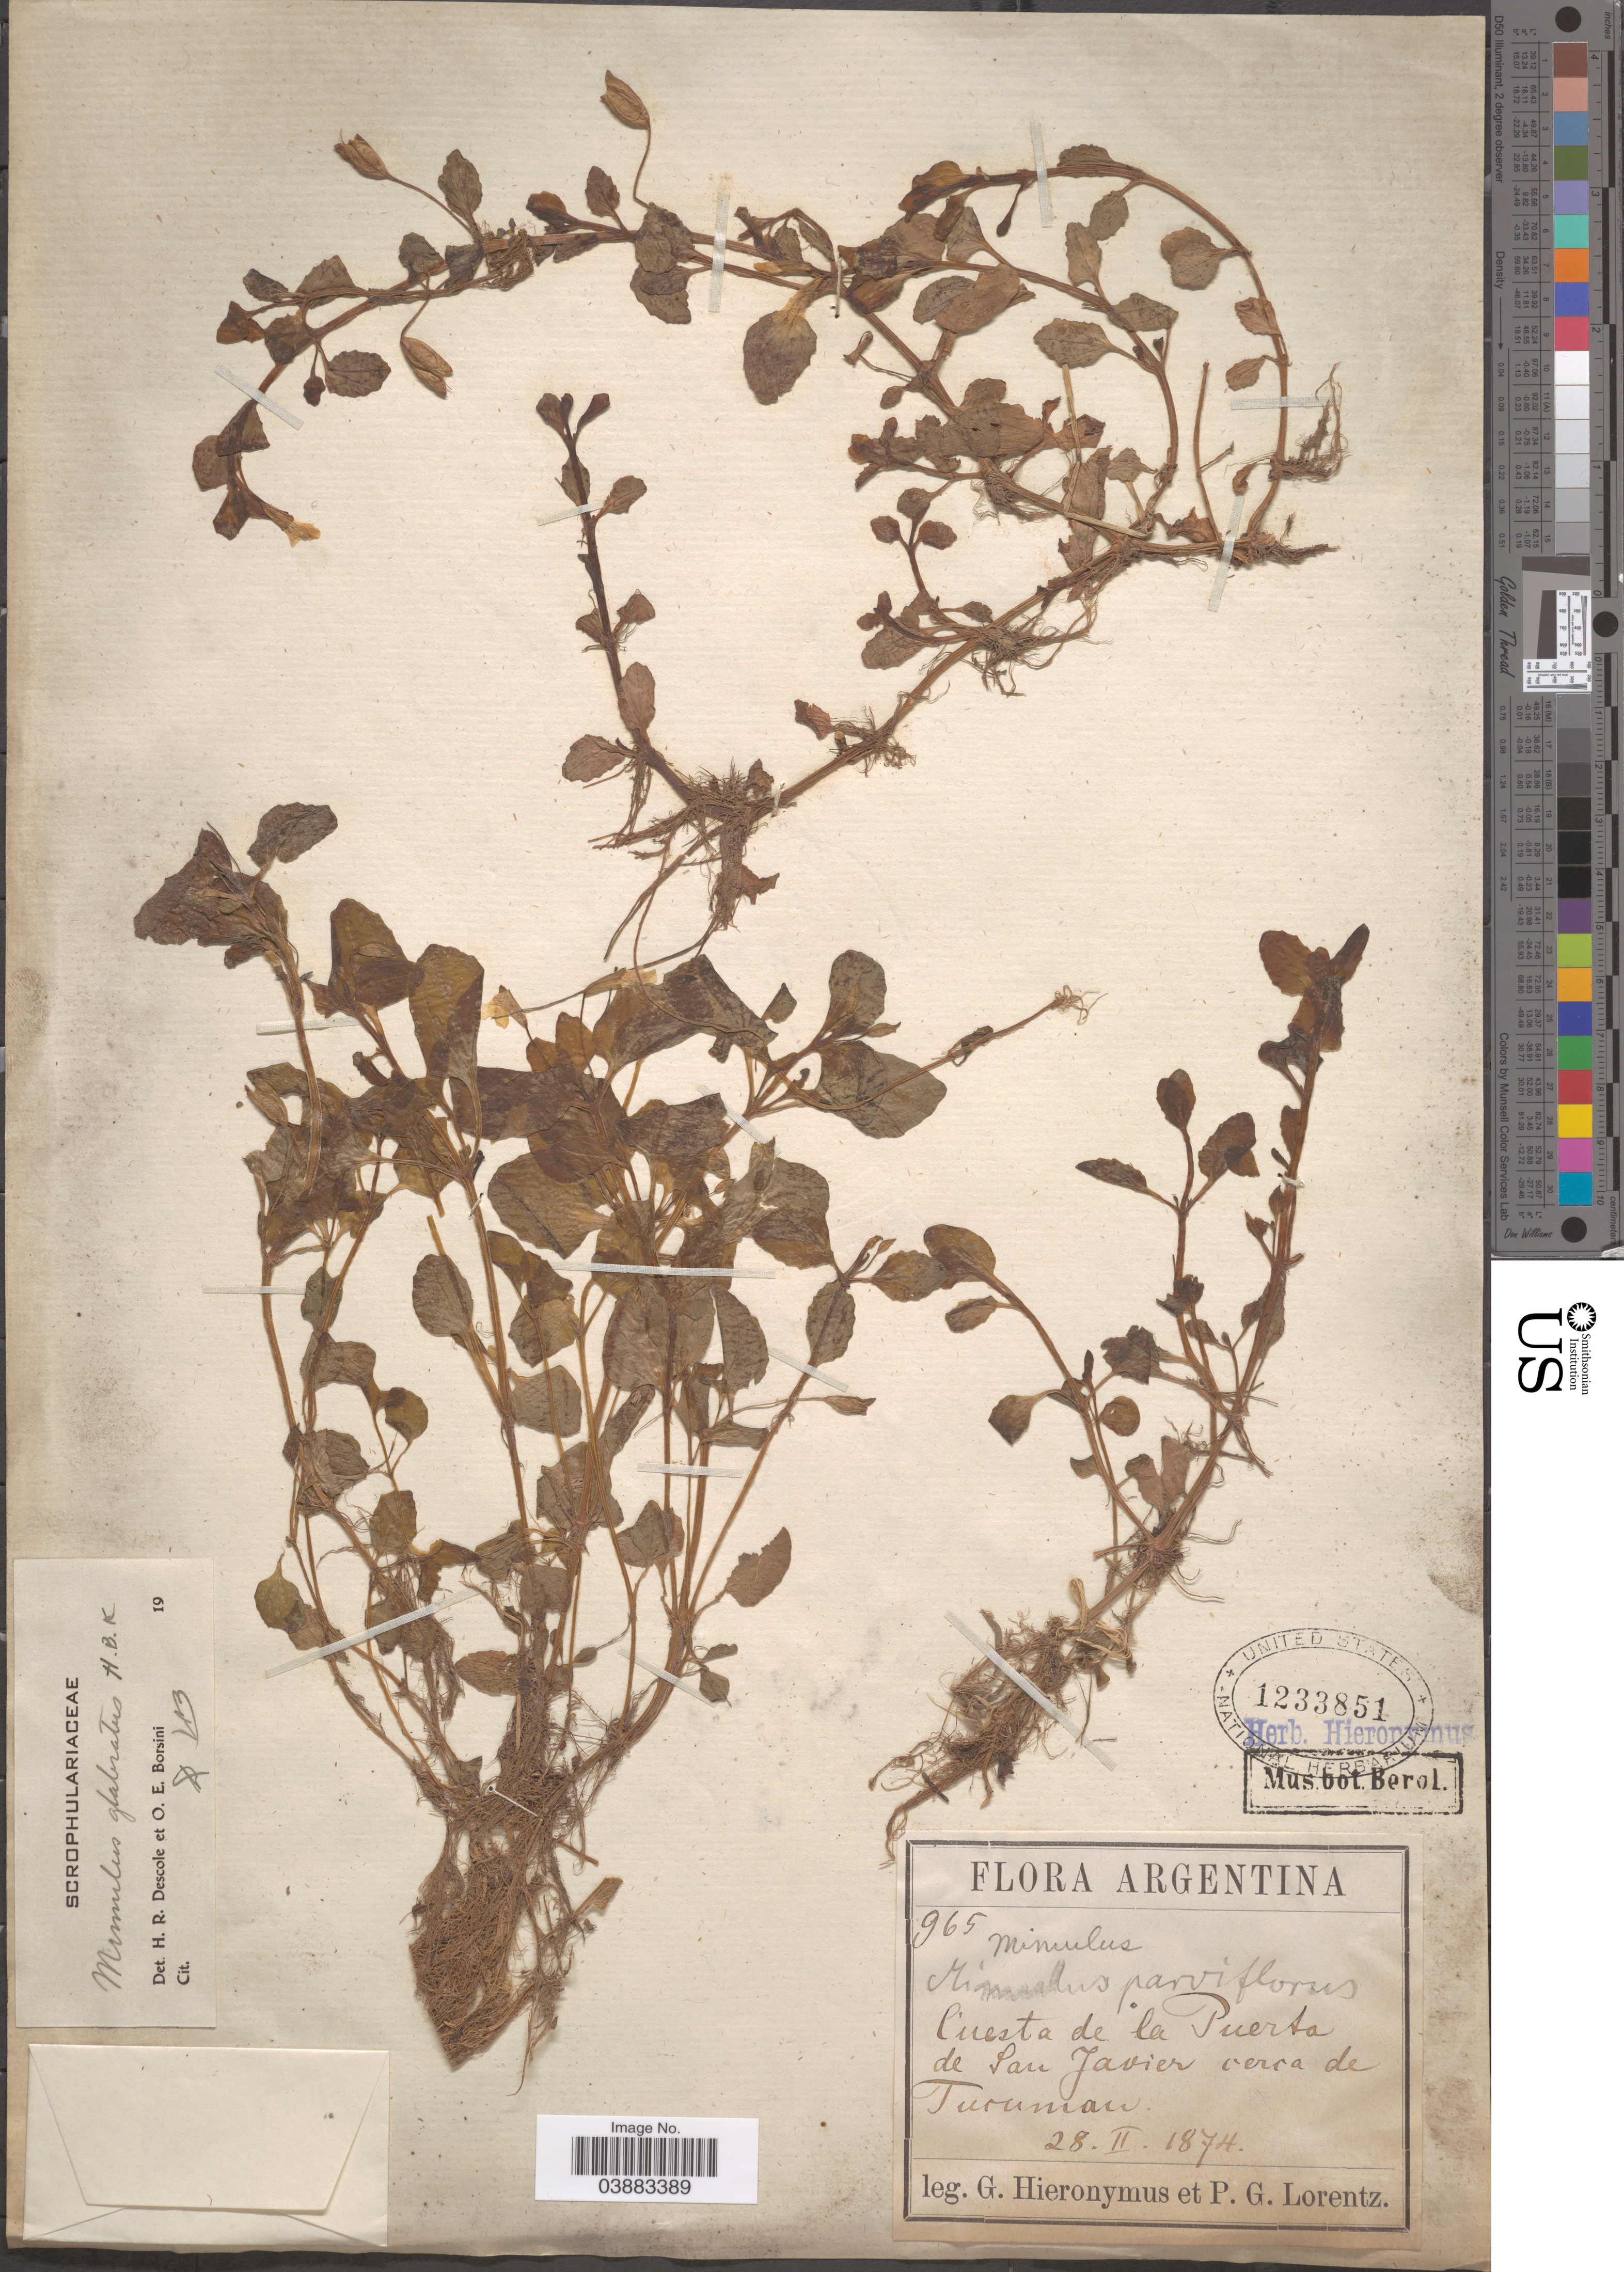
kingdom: Plantae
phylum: Tracheophyta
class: Magnoliopsida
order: Lamiales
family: Phrymaceae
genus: Mimulus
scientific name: Mimulus glabratus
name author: Kunth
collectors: G. H. Hieronymus & P. G. Lorentz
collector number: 965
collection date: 1874-02-28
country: Argentina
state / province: Tucuman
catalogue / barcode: US 1233851